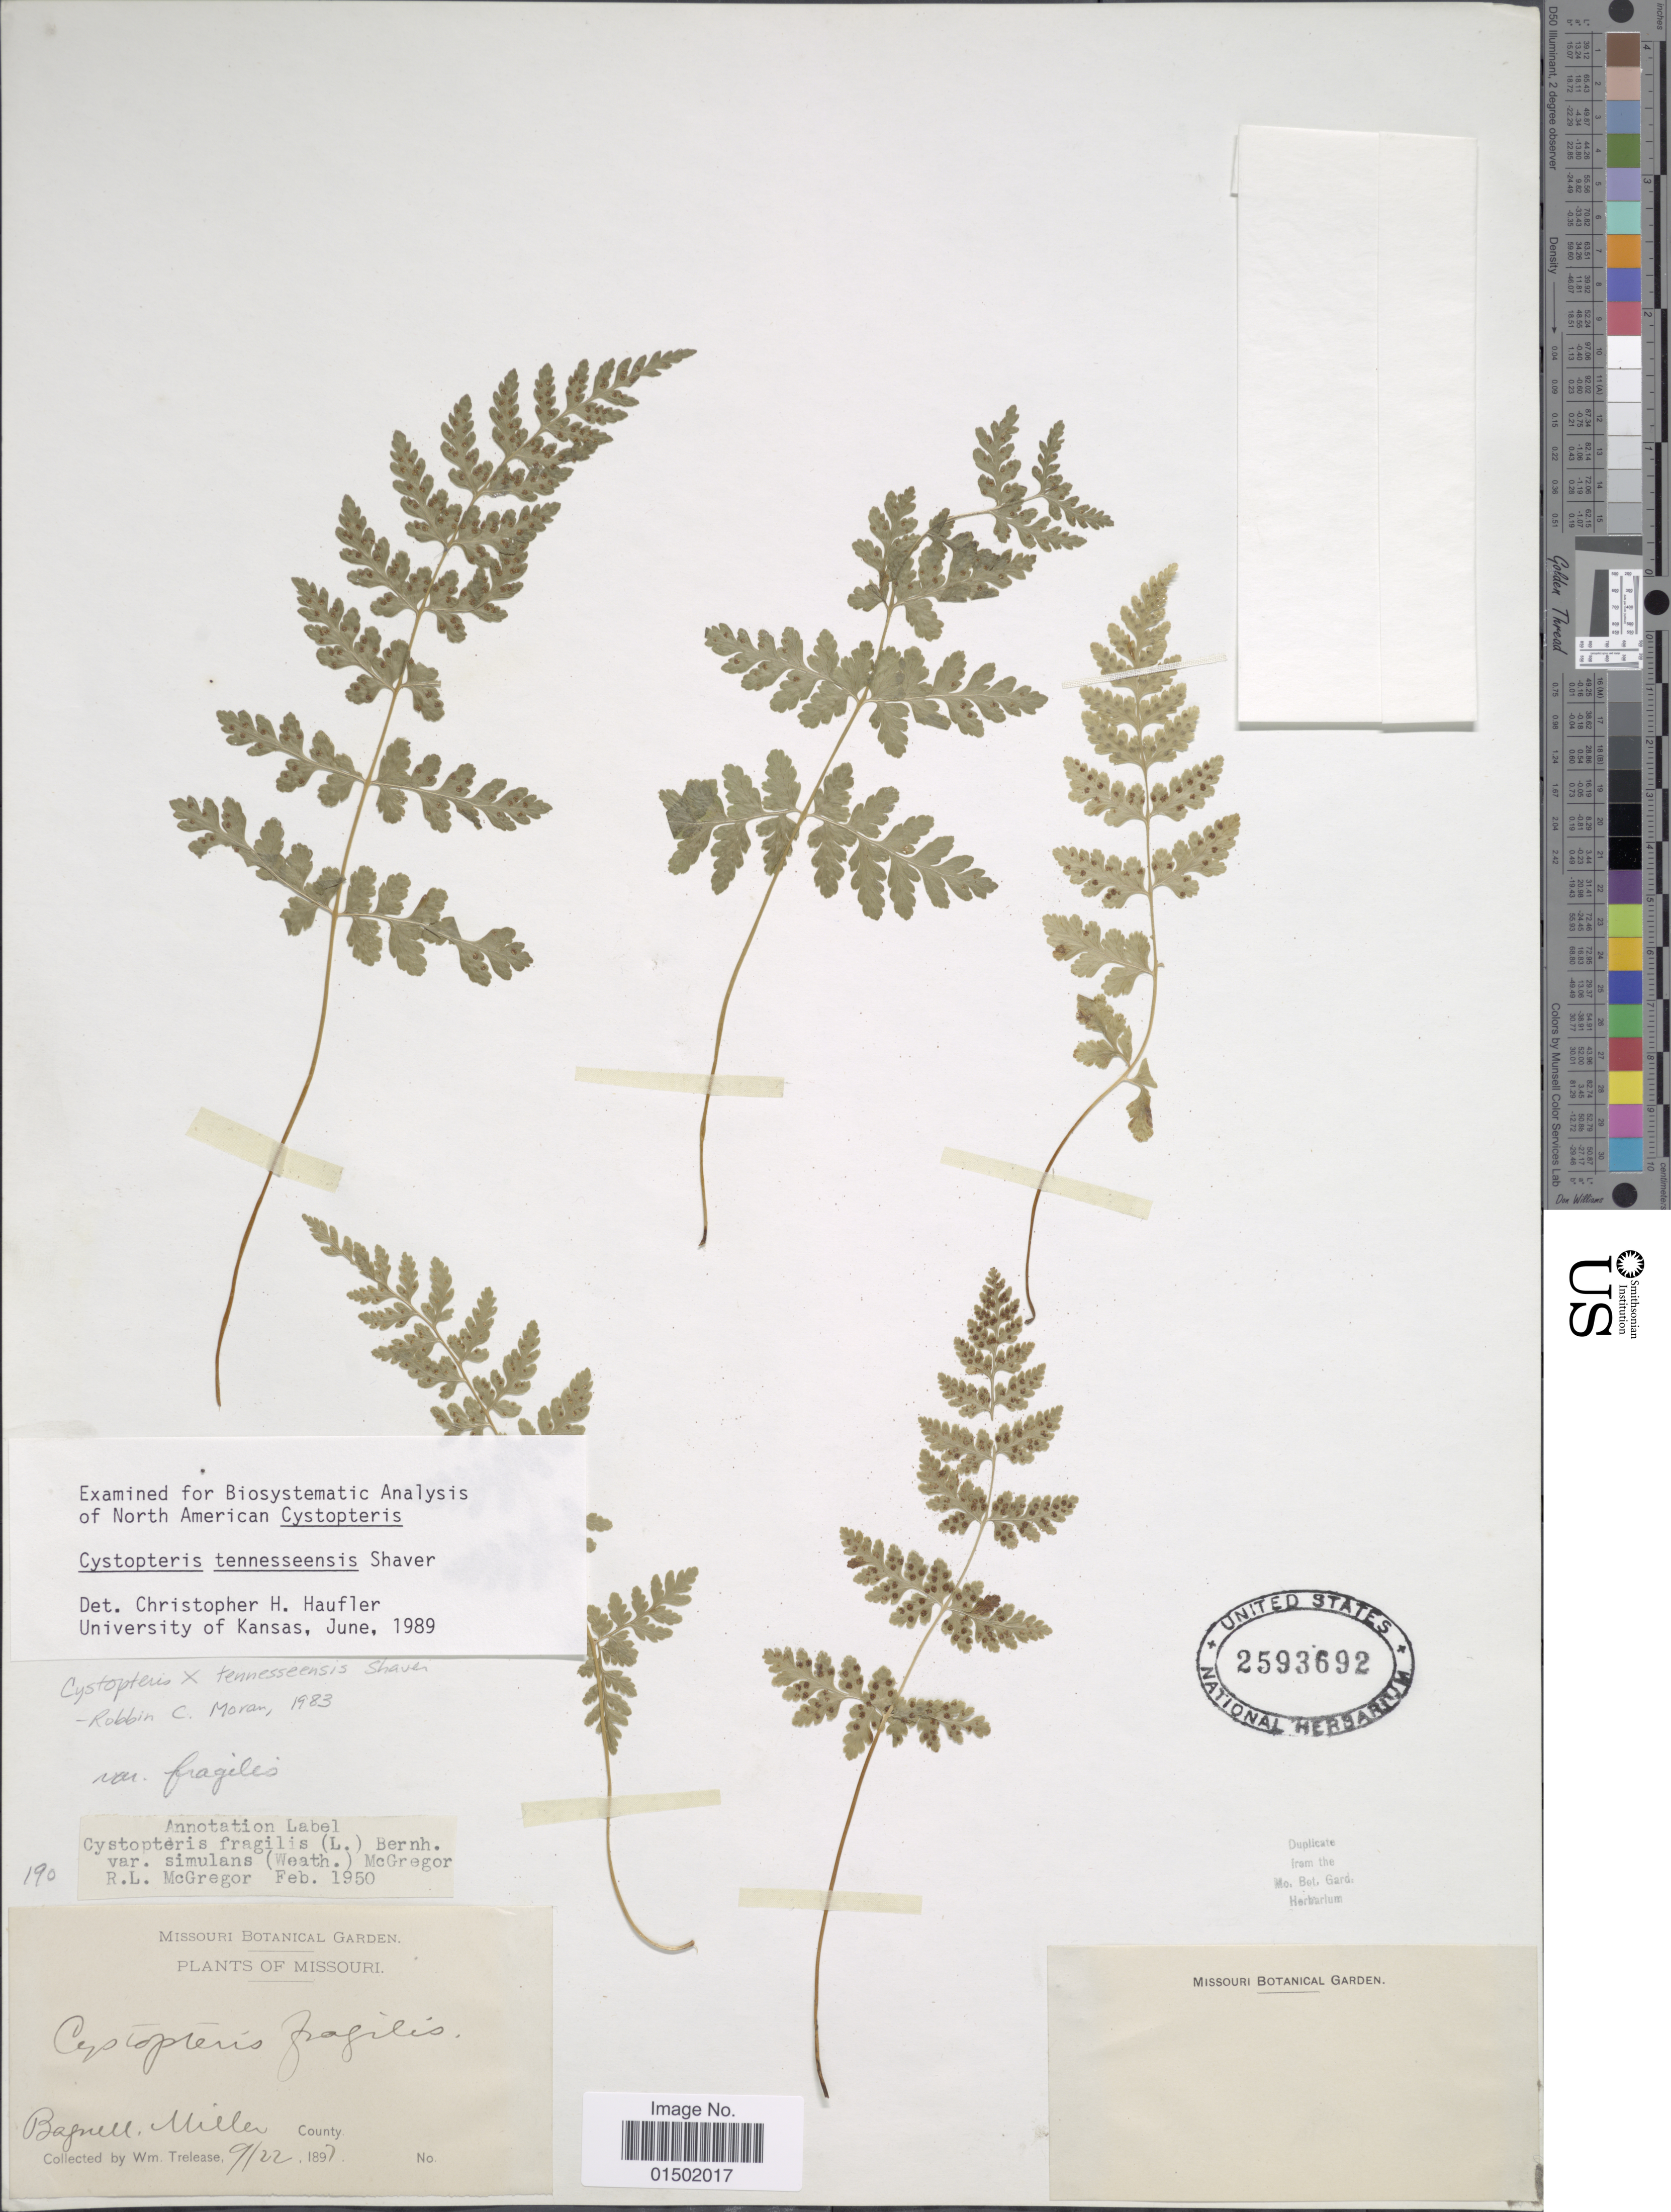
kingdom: Plantae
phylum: Tracheophyta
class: Polypodiopsida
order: Polypodiales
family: Cystopteridaceae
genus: Cystopteris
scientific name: Cystopteris tennesseensis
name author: Shaver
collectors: W. Trelease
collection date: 1897-09-22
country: United States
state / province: Missouri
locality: Bagnell, Miller County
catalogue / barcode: US 2593692